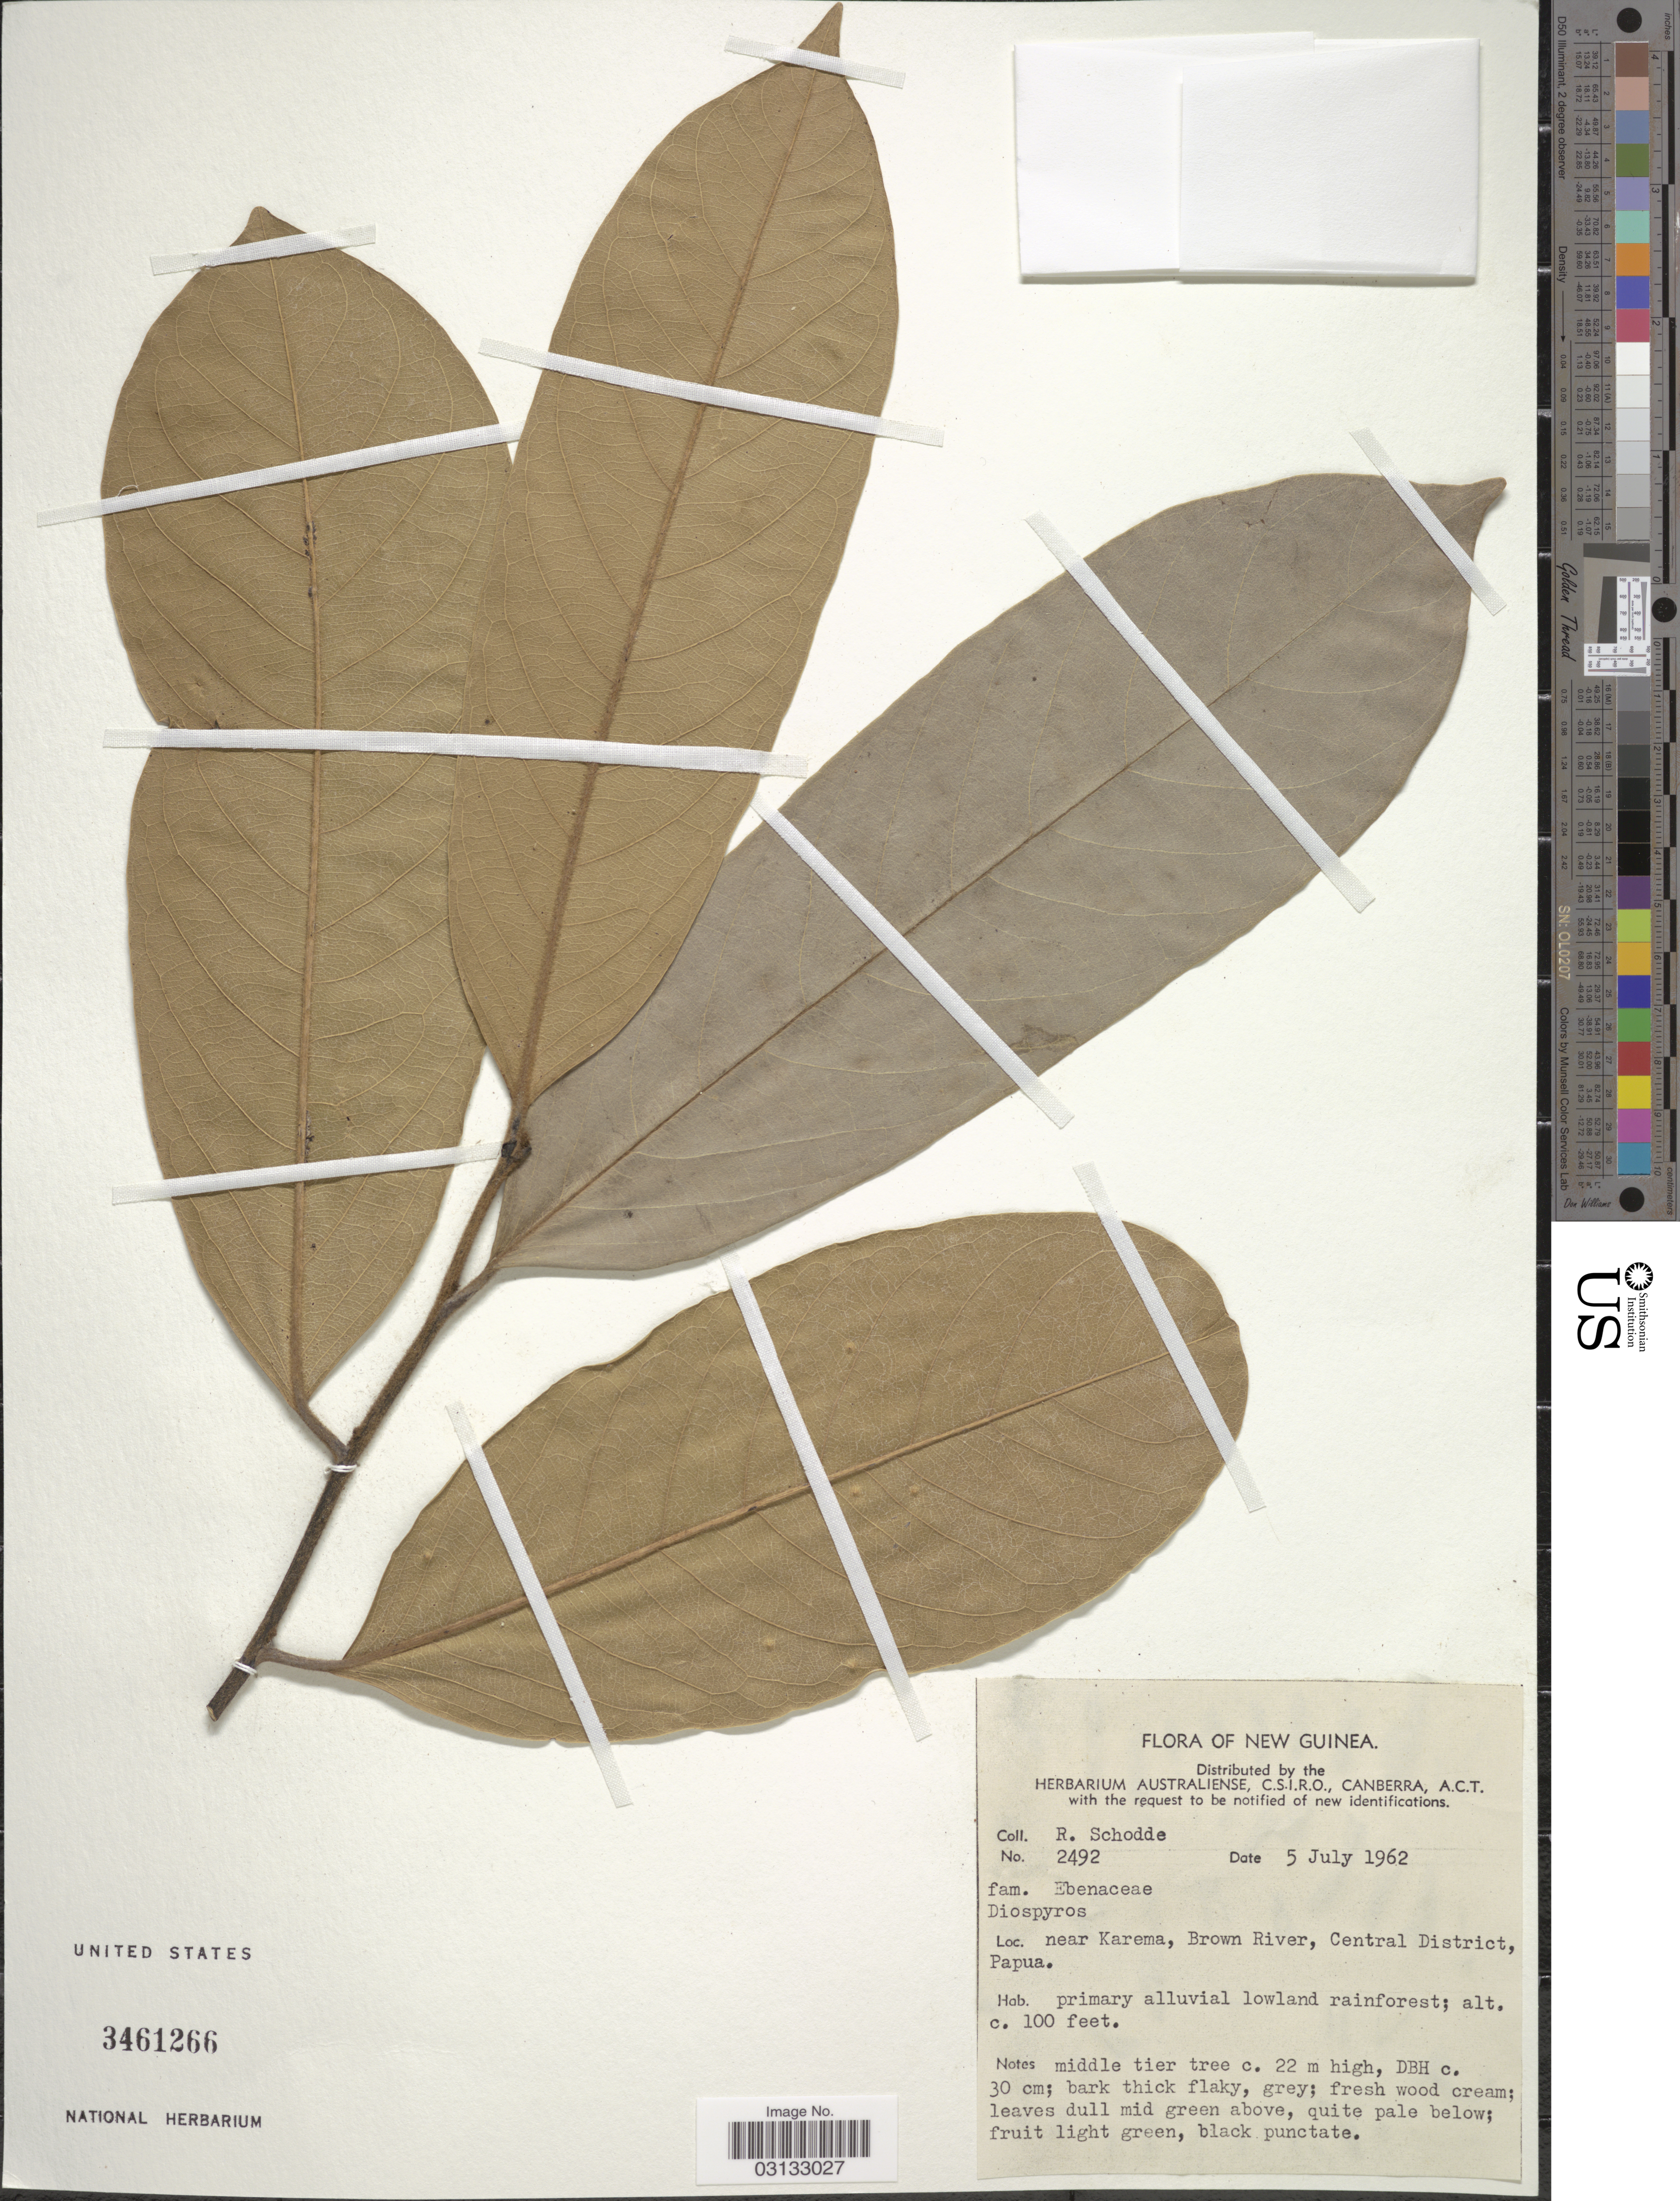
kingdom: Plantae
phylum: Tracheophyta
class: Magnoliopsida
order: Ericales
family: Ebenaceae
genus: Diospyros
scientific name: Diospyros sp.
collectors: R. Schodde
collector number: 2492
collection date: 1962-07-05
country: Papua New Guinea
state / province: Central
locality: New Guinea, near Karema, Brown River, Central District, Papua.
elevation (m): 30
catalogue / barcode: US 3461266